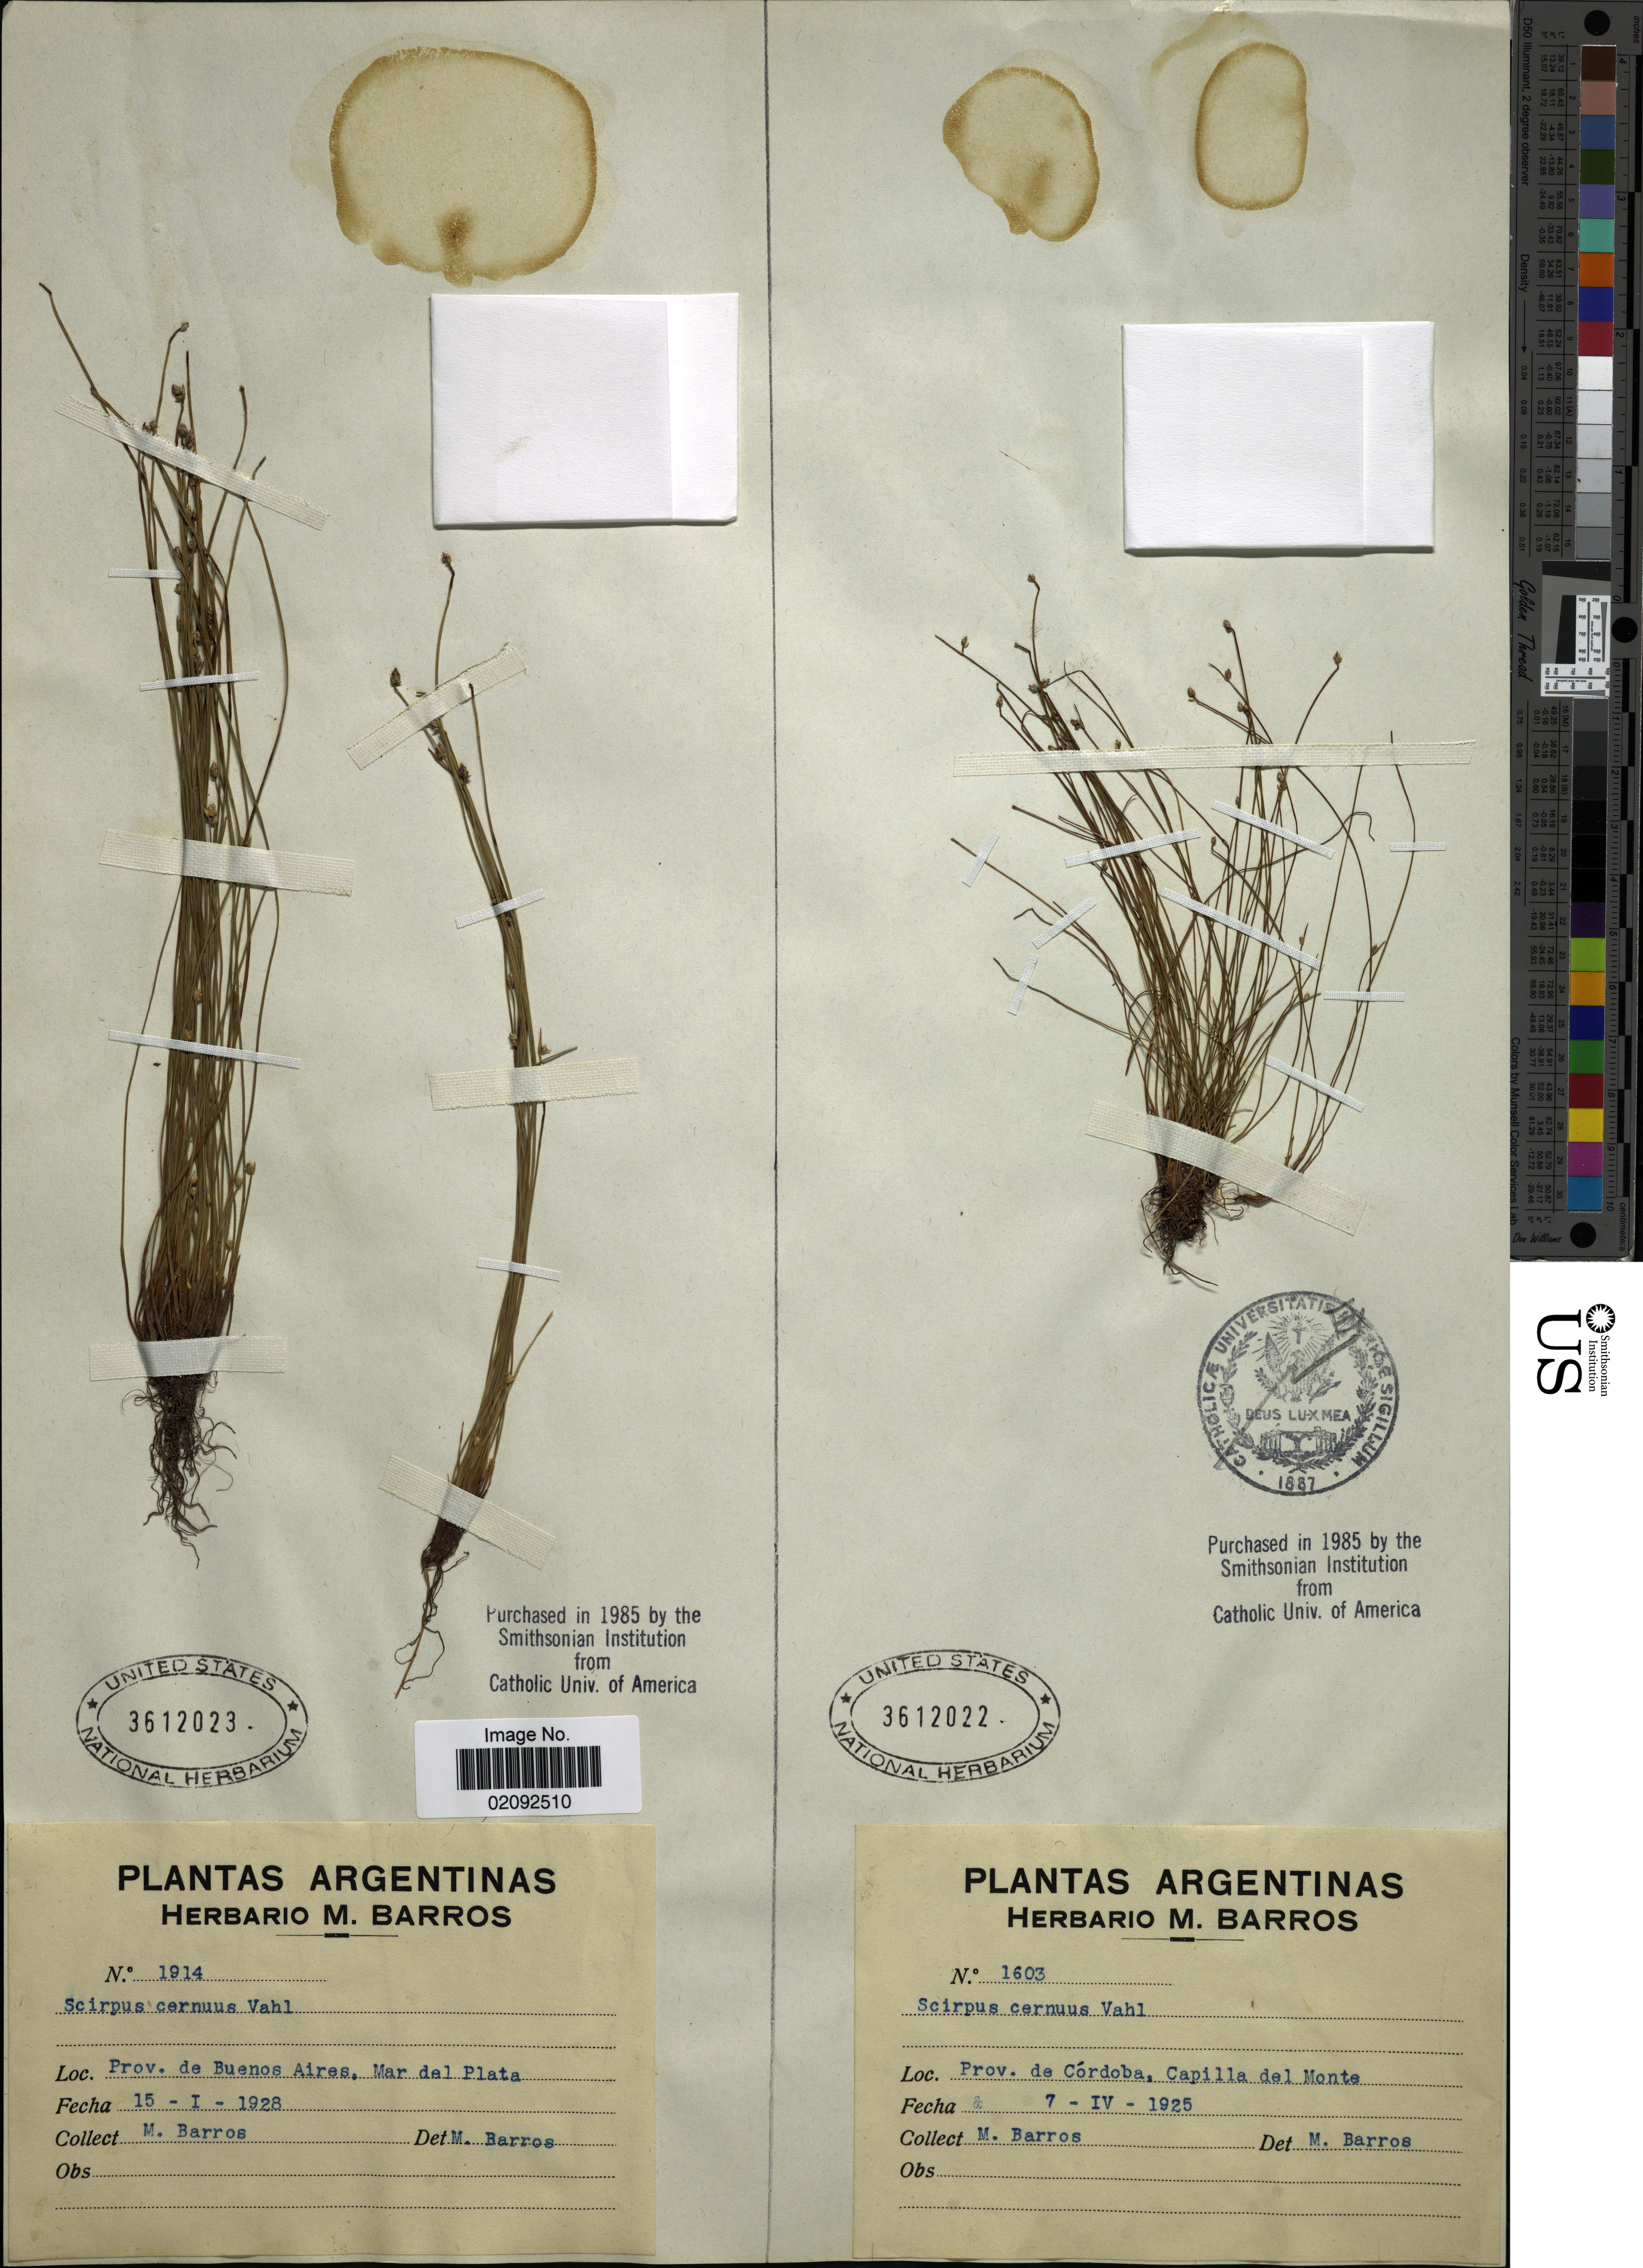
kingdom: Plantae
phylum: Tracheophyta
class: Liliopsida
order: Poales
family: Cyperaceae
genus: Isolepis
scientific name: Isolepis cernua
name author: (Vahl) Roem. & Schult.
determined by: Strong, Mark T., (BOT), Smithsonian Institution - National Museum of Natural History (UNITED STATES)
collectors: M. Barros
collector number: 1914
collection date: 1928-01-15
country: Argentina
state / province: Buenos Aires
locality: Mar del Plata.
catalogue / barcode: US 3612023